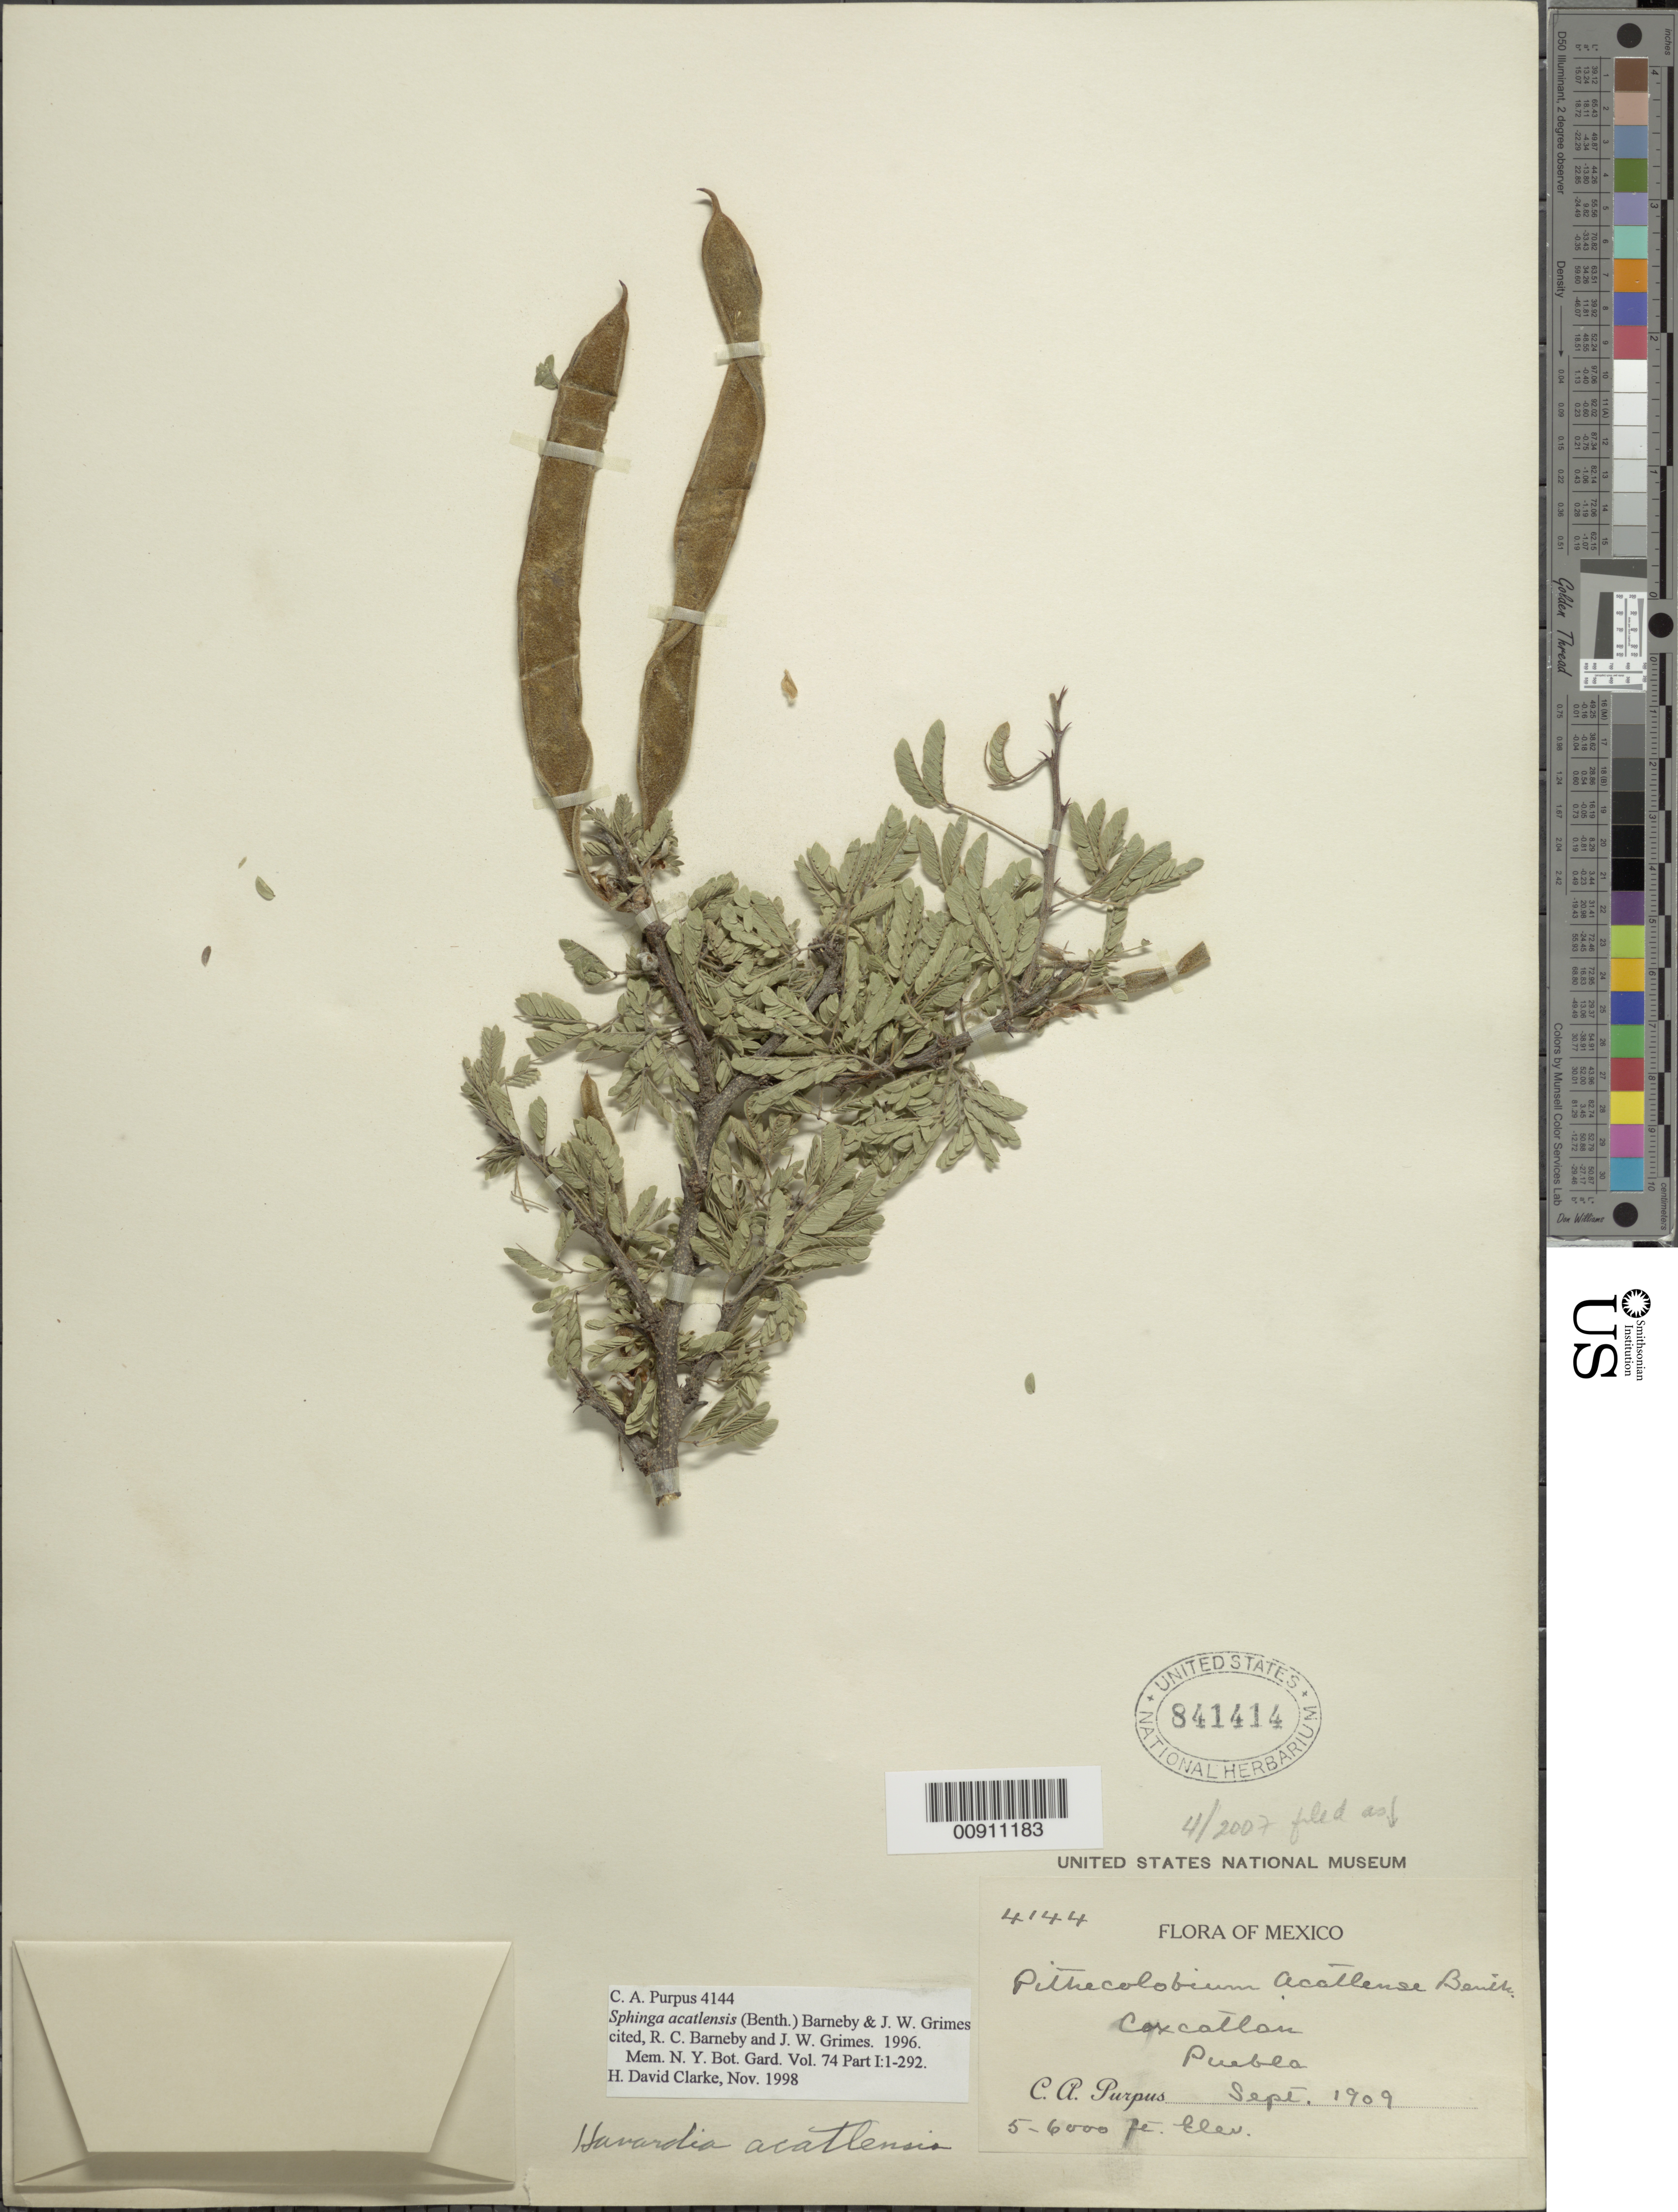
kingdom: Plantae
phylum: Tracheophyta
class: Magnoliopsida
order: Fabales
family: Fabaceae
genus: Sphinga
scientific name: Sphinga acatlensis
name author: (Benth.) Barneby & J.W. Grimes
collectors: C. A. Purpus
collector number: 4144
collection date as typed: Sep 1909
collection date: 1909-09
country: Mexico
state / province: Puebla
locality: Coxcatlan, Puebla.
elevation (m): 1524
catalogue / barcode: US 841414